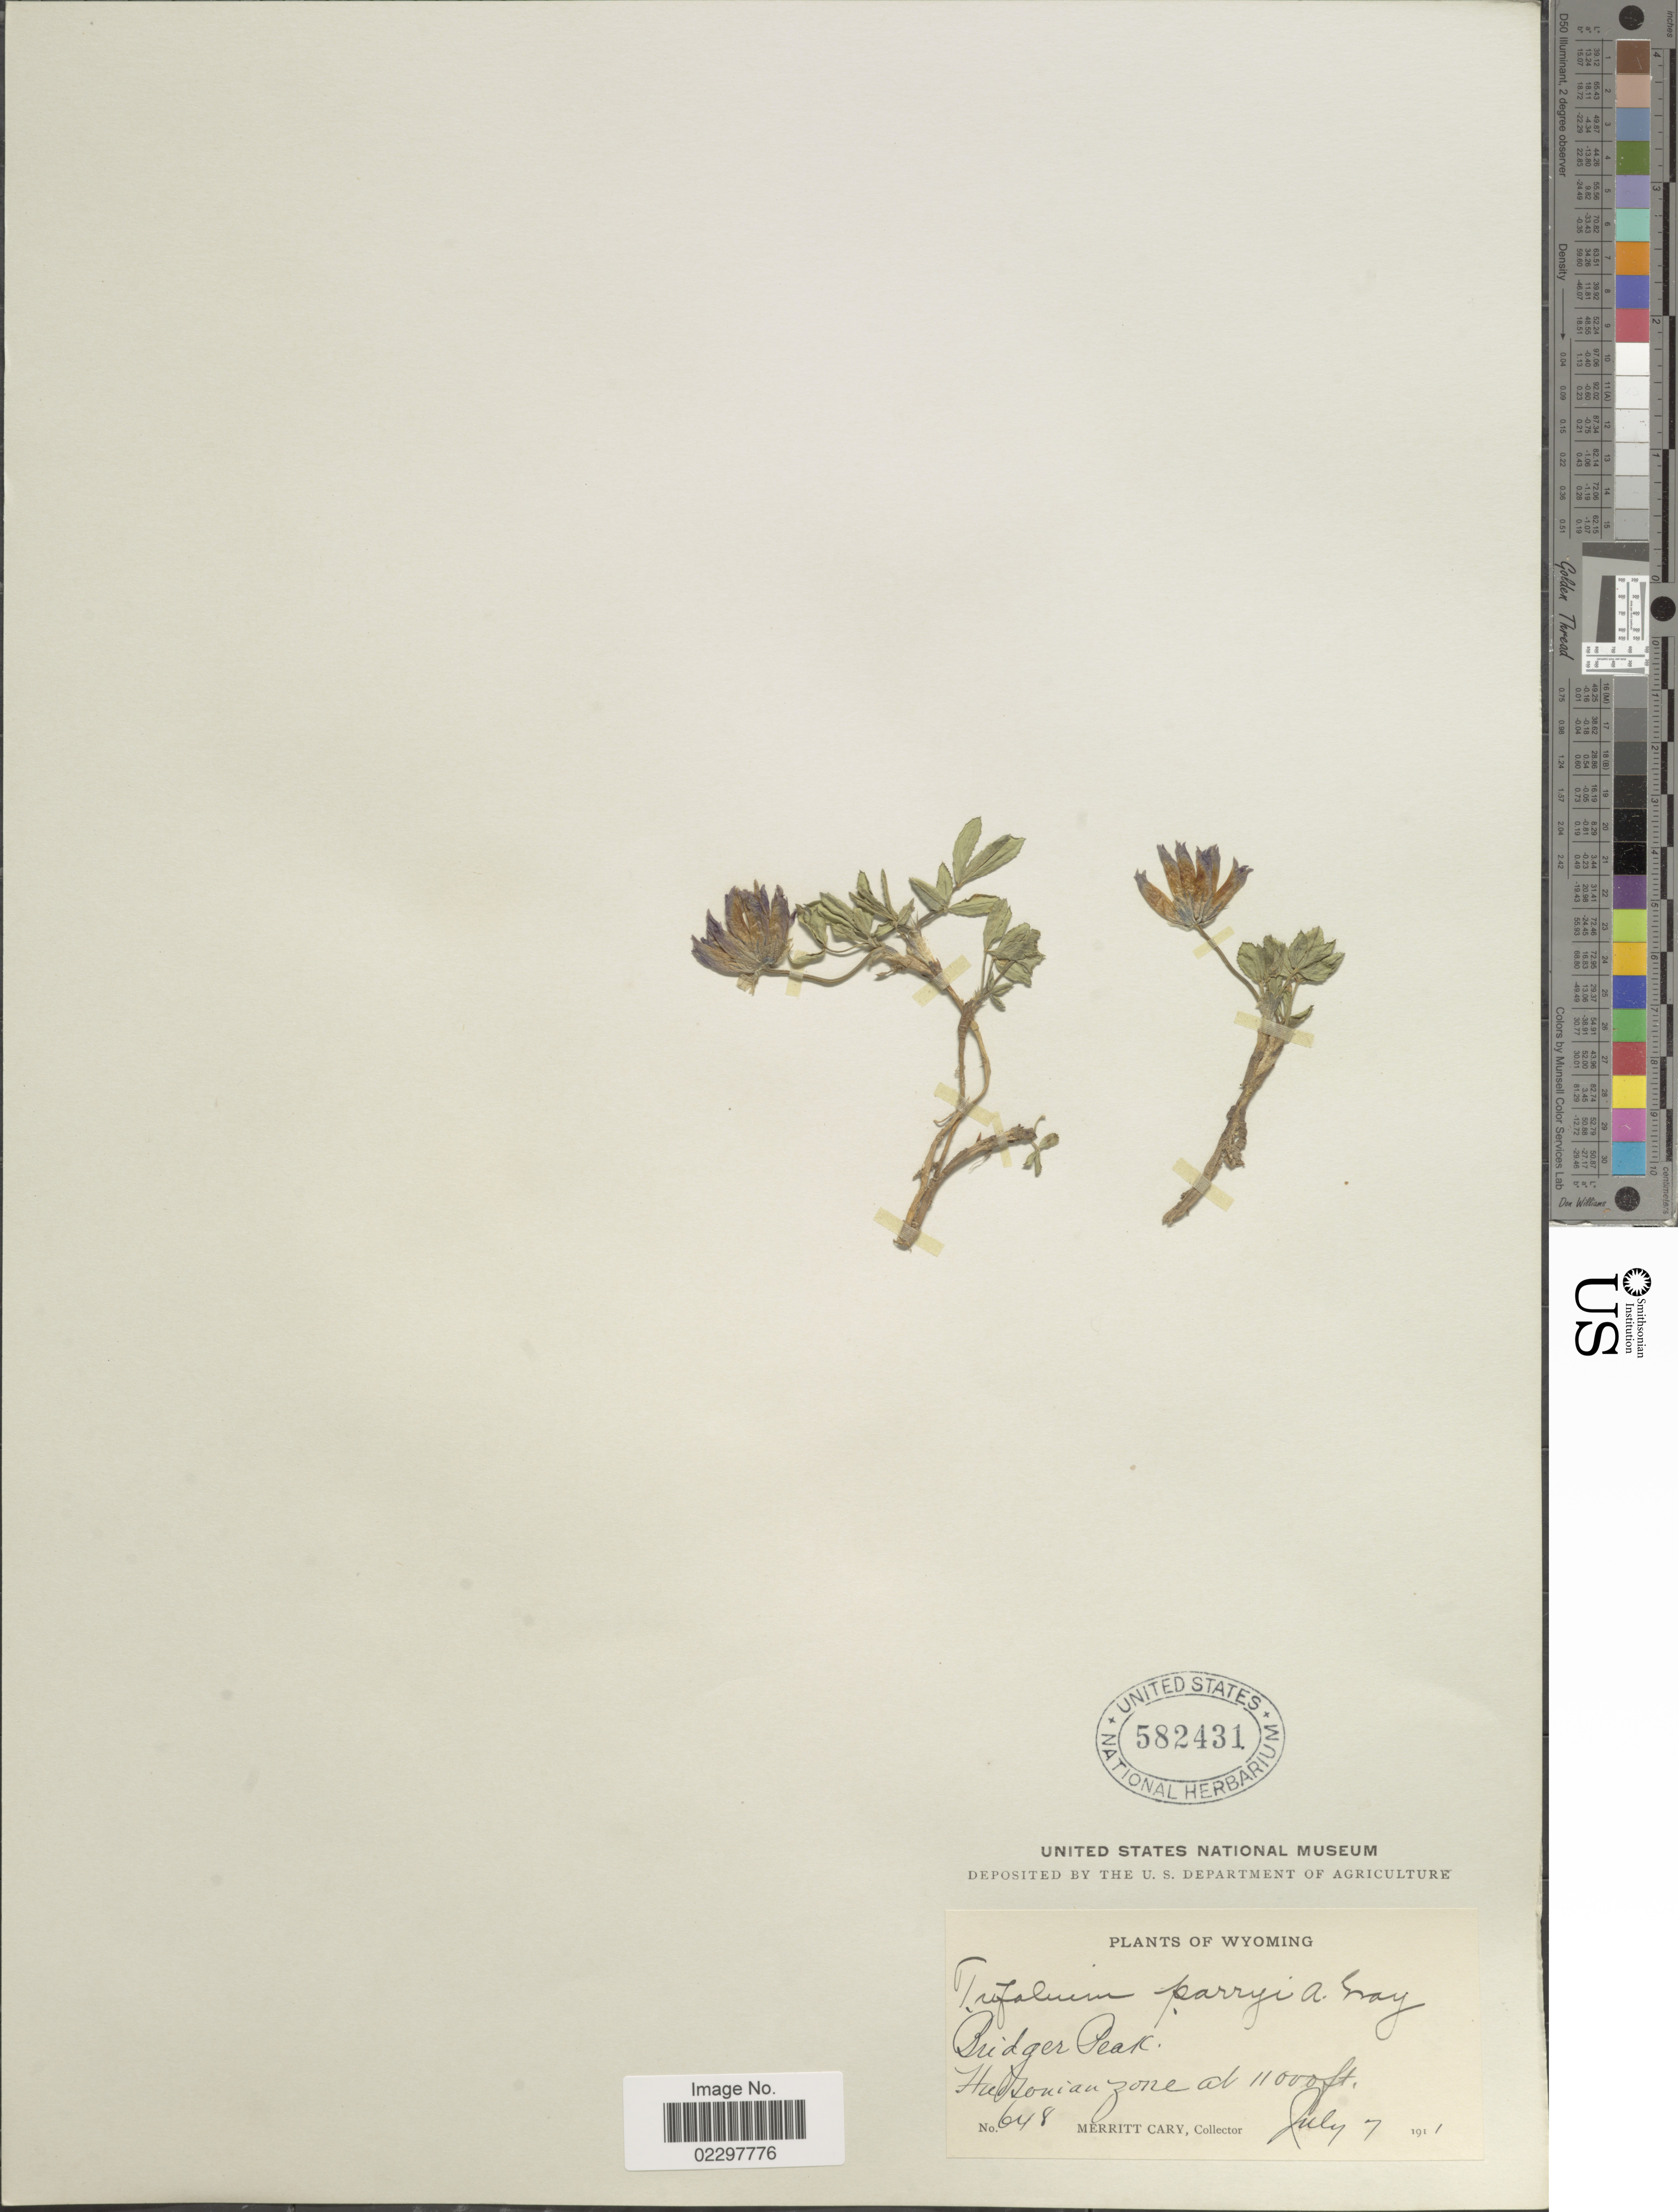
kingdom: Plantae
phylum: Tracheophyta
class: Magnoliopsida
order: Fabales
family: Fabaceae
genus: Trifolium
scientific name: Trifolium parryi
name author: A. Gray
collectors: M. Cary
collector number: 648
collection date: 1911-07-07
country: United States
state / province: Wyoming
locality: Bidger Peak, Hudsonian zone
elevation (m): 3353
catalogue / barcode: US 582431